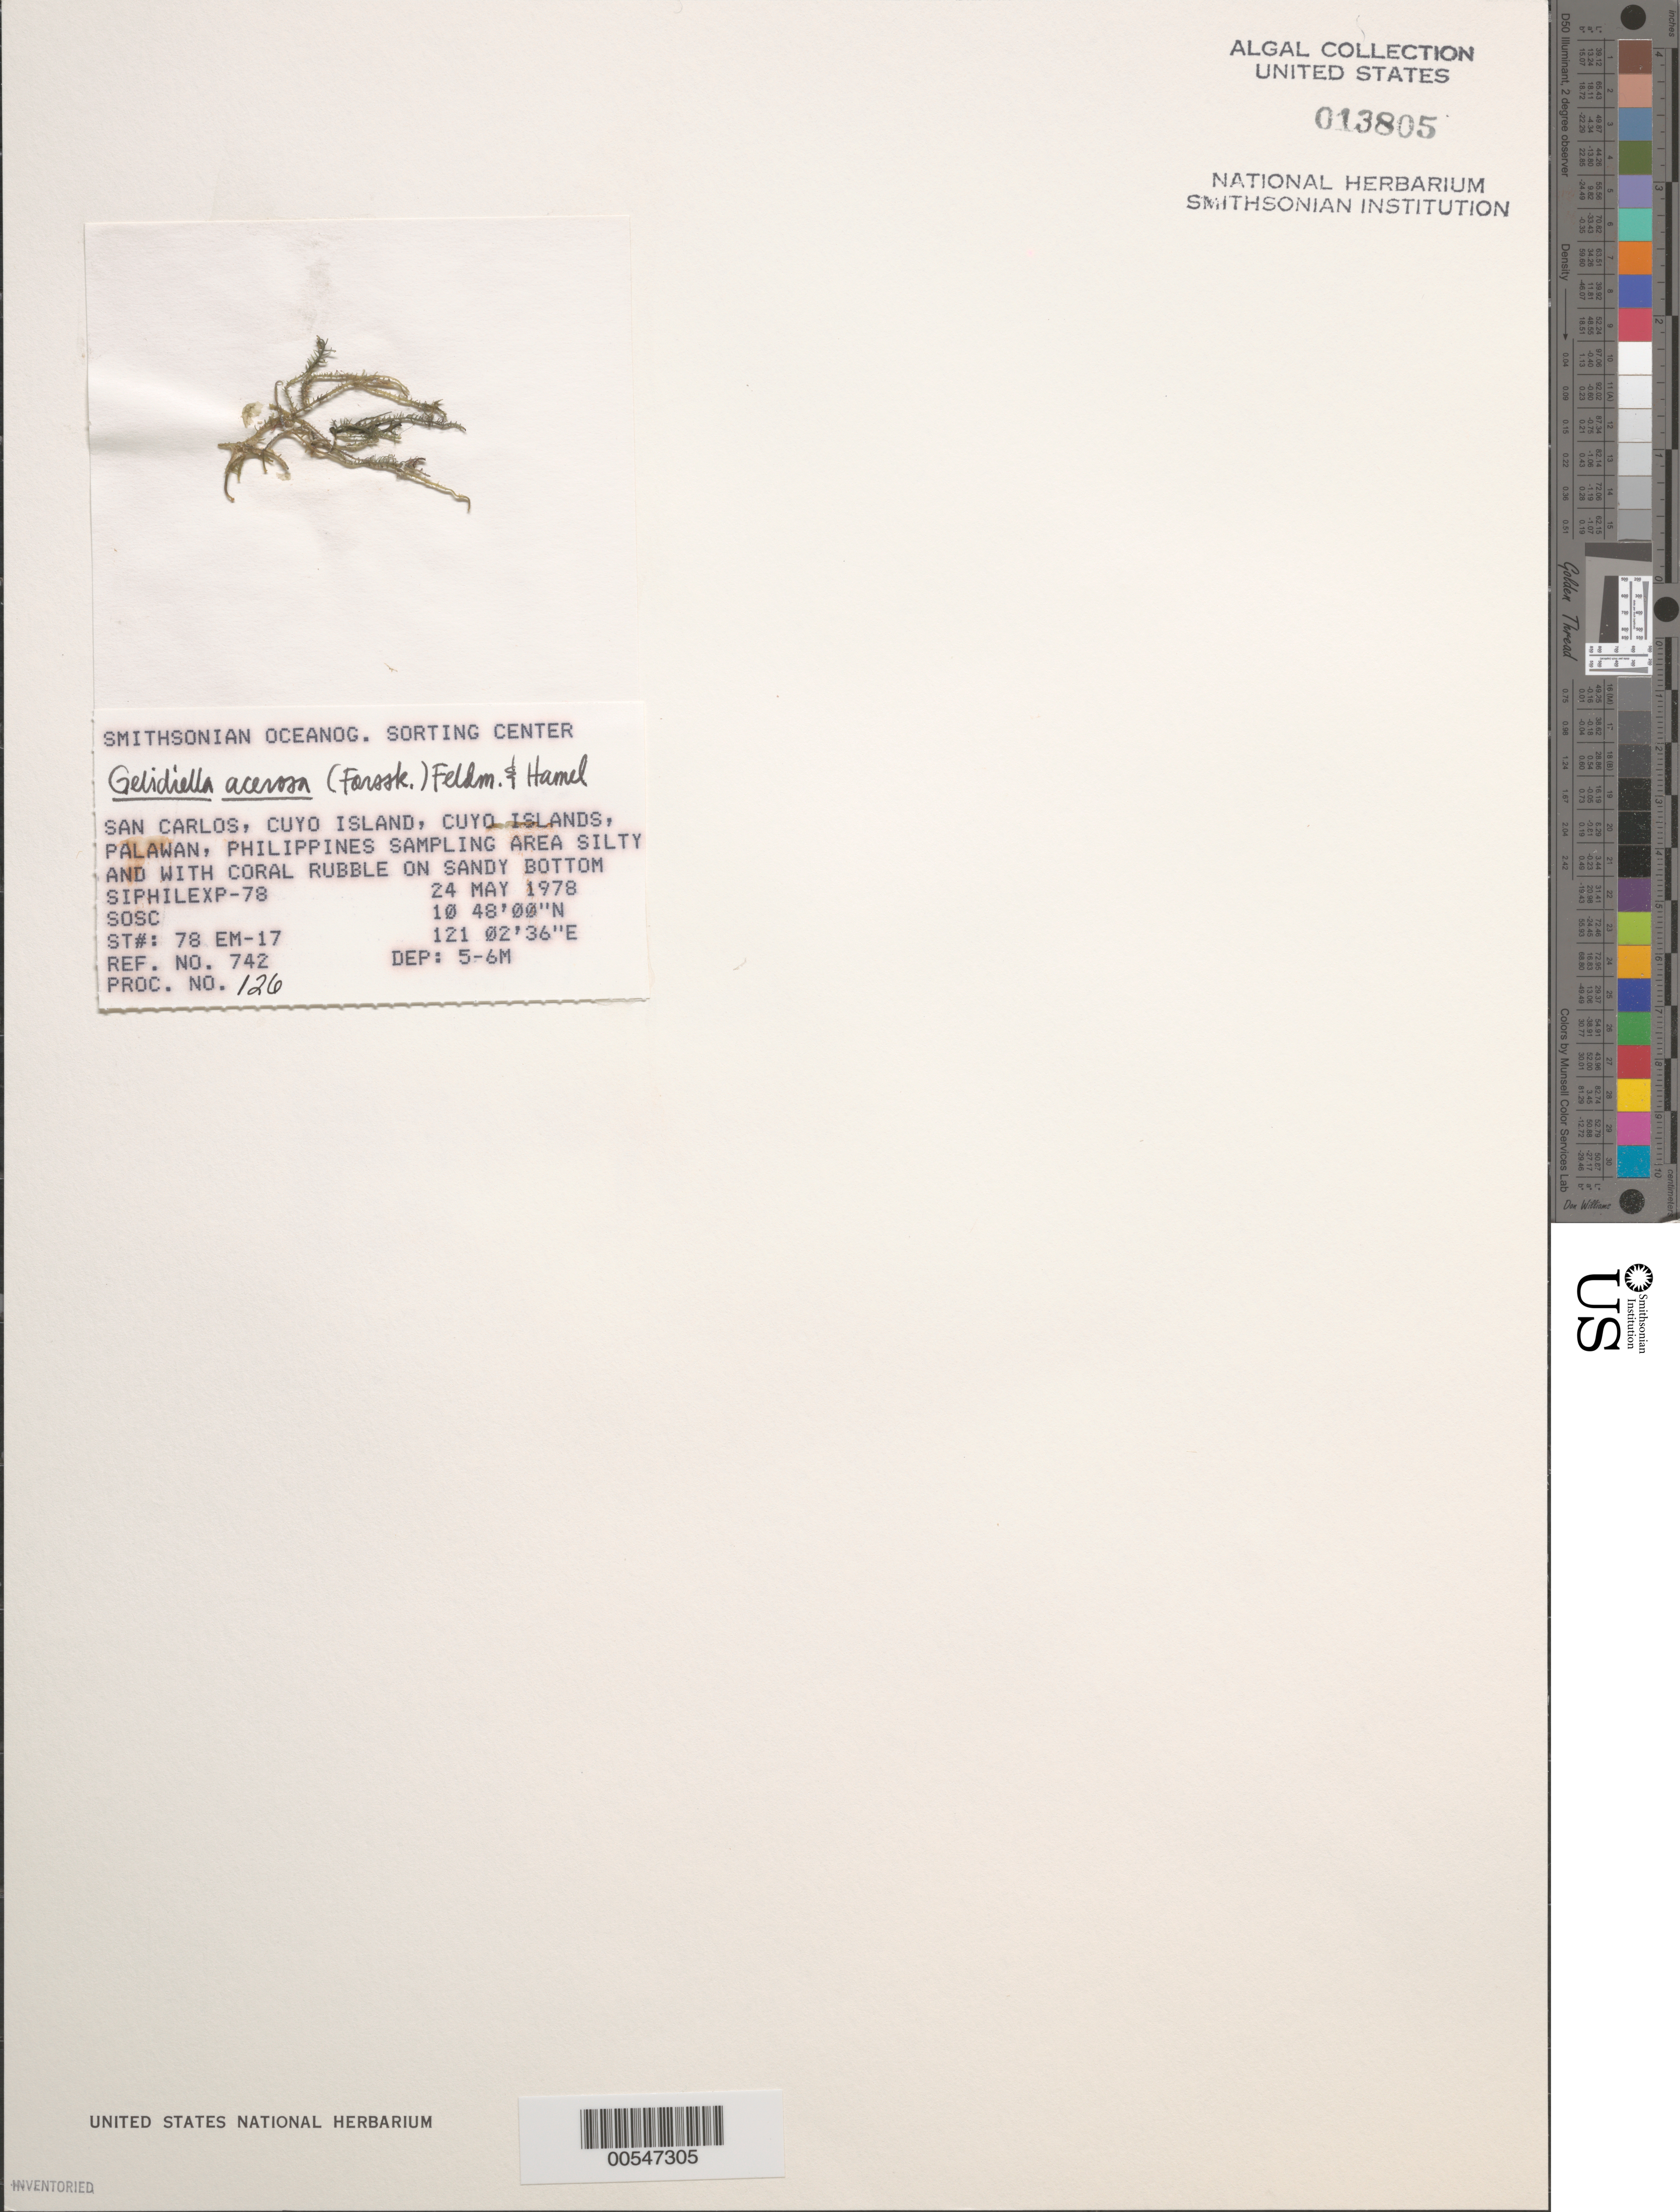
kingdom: Plantae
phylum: Rhodophyta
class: Florideophyceae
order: Gelidiales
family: Gelidiellaceae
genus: Gelidiella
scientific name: Gelidiella acerosa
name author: (Forssk.) Feldmann & G. Hamel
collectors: SOSC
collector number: Station 78 Em-17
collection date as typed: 24 May 1978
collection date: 1978-05-24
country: Philippines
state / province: Mimaropa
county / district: Palawan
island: Cuyo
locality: San Carlos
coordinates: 10 48' 00" N, 121 02' 36" E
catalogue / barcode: US 13805